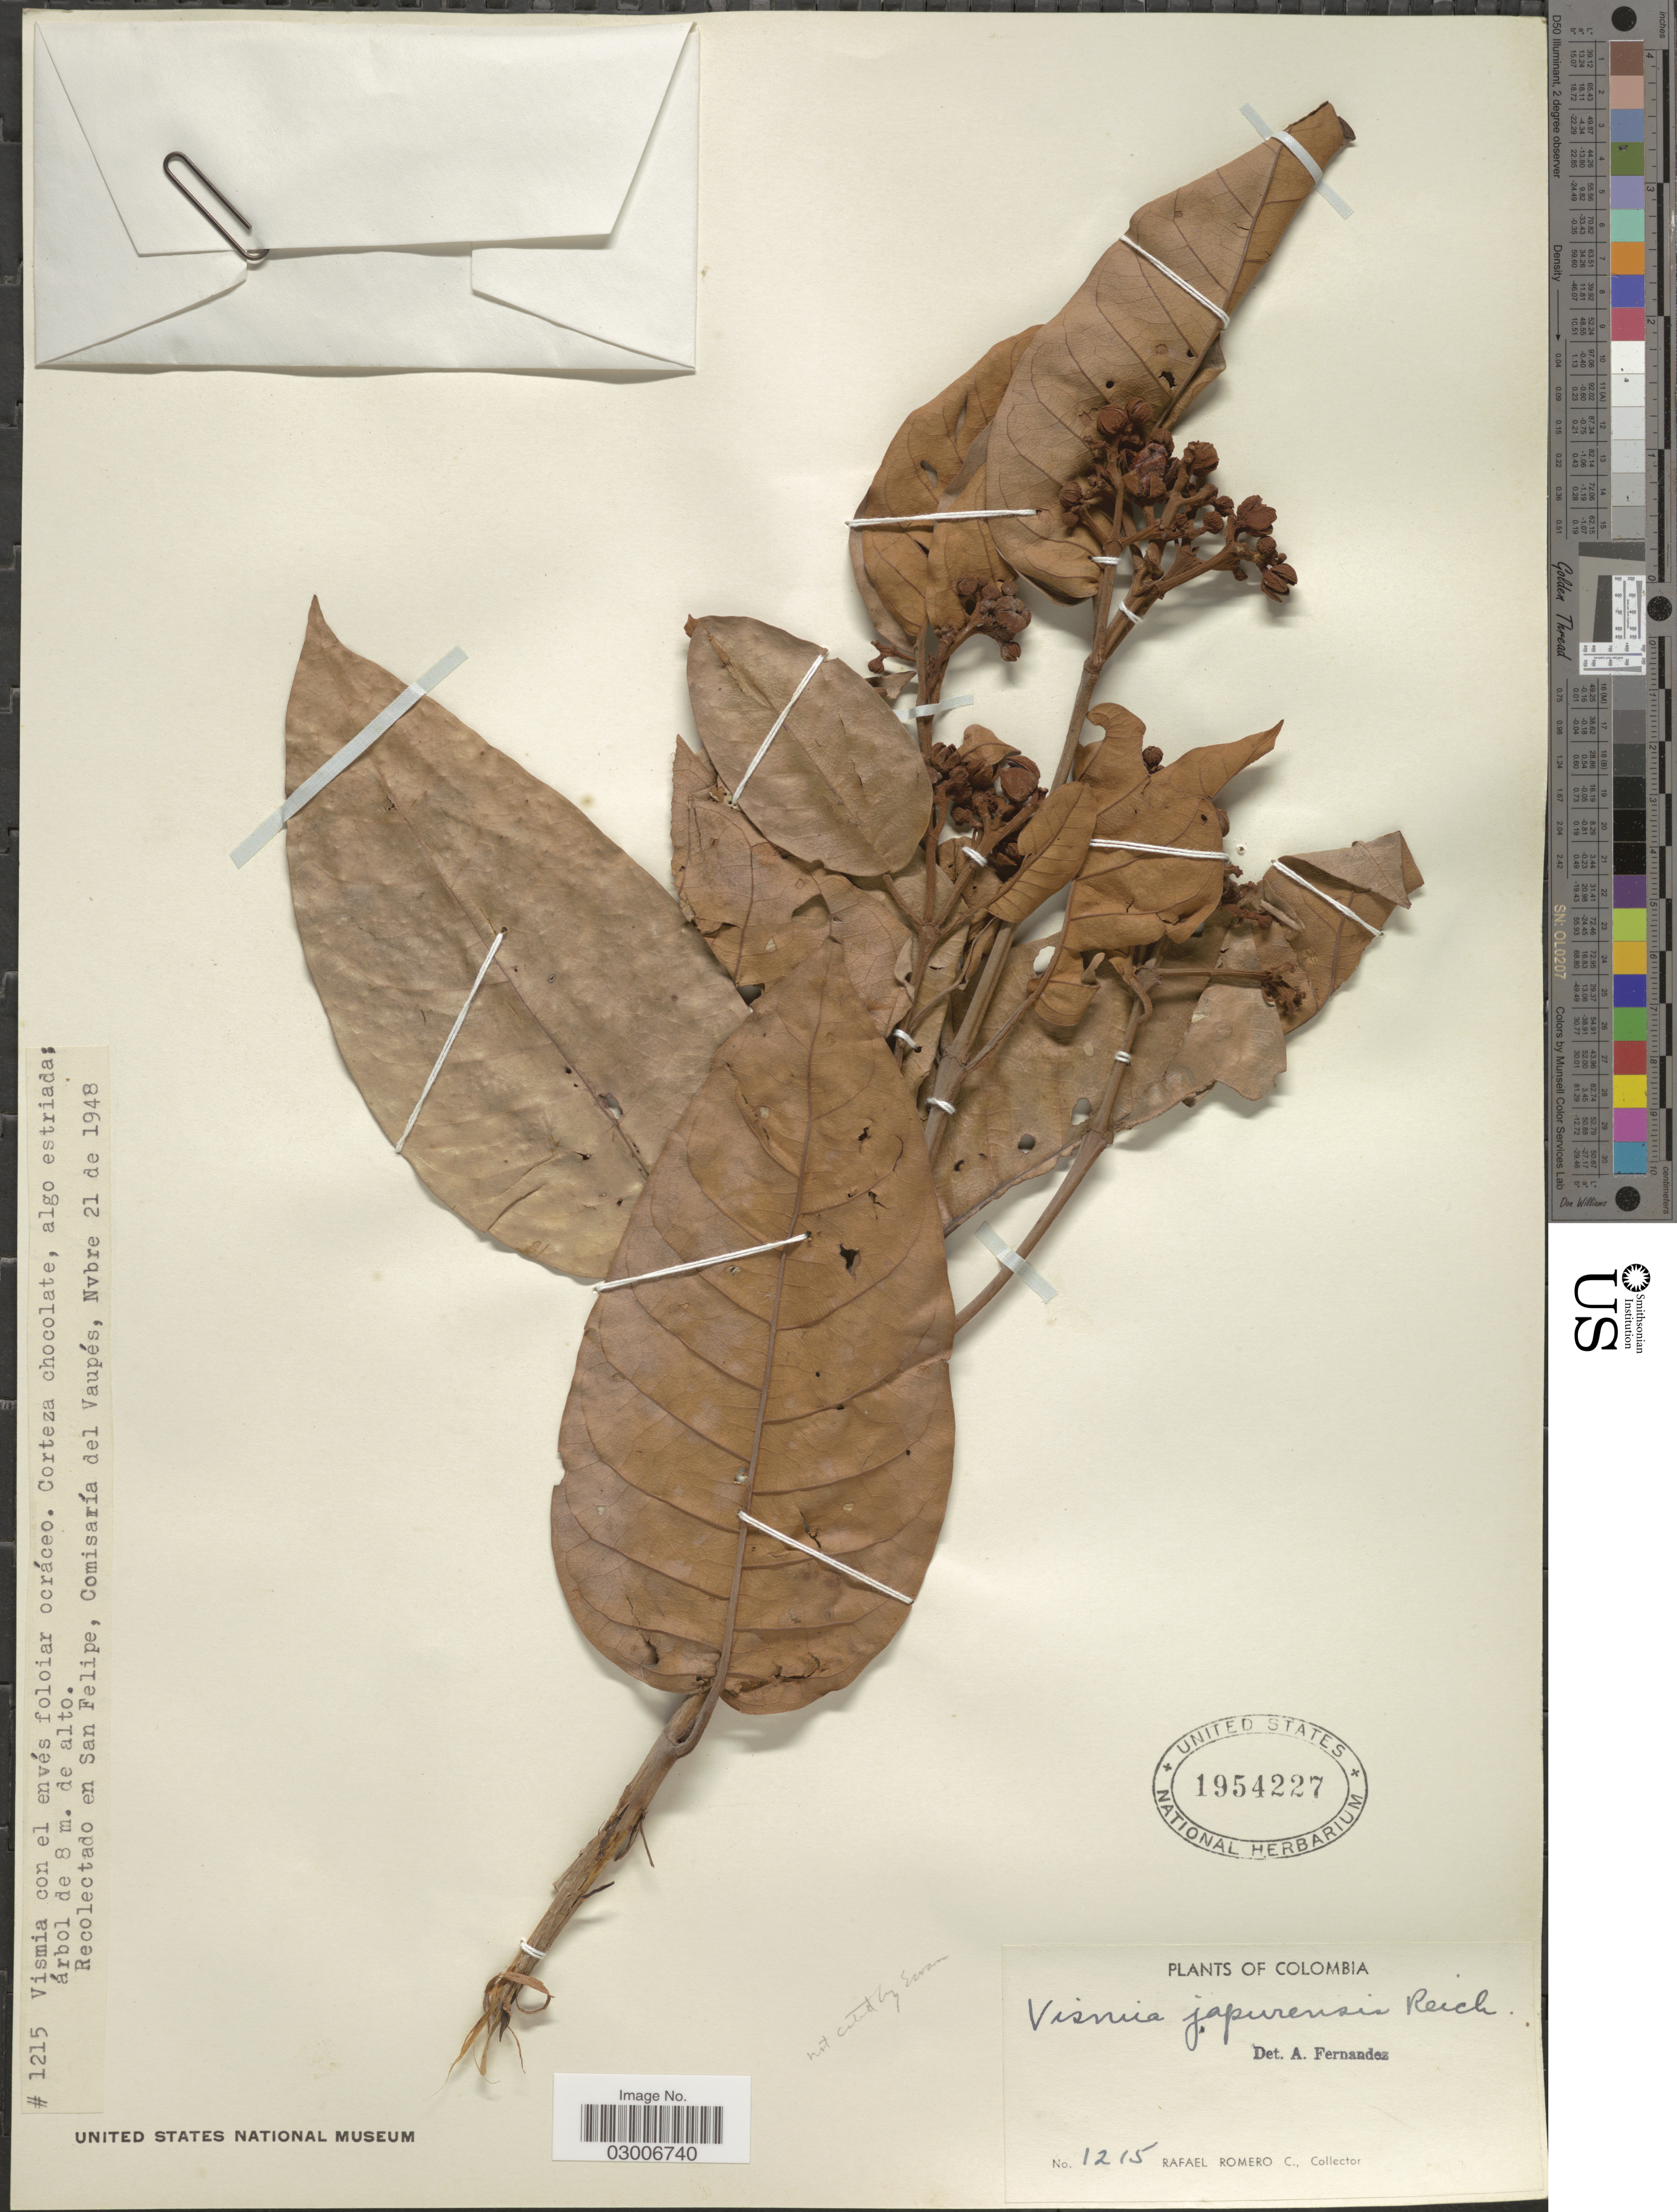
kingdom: Plantae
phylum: Tracheophyta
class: Magnoliopsida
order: Malpighiales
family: Hypericaceae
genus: Vismia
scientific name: Vismia japurensis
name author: Reichardt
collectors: R. Romero Castañeda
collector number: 1215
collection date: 1948-11-21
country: Colombia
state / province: Vaupés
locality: San Felipe, Comisaría del Vaupés.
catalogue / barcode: US 1954227